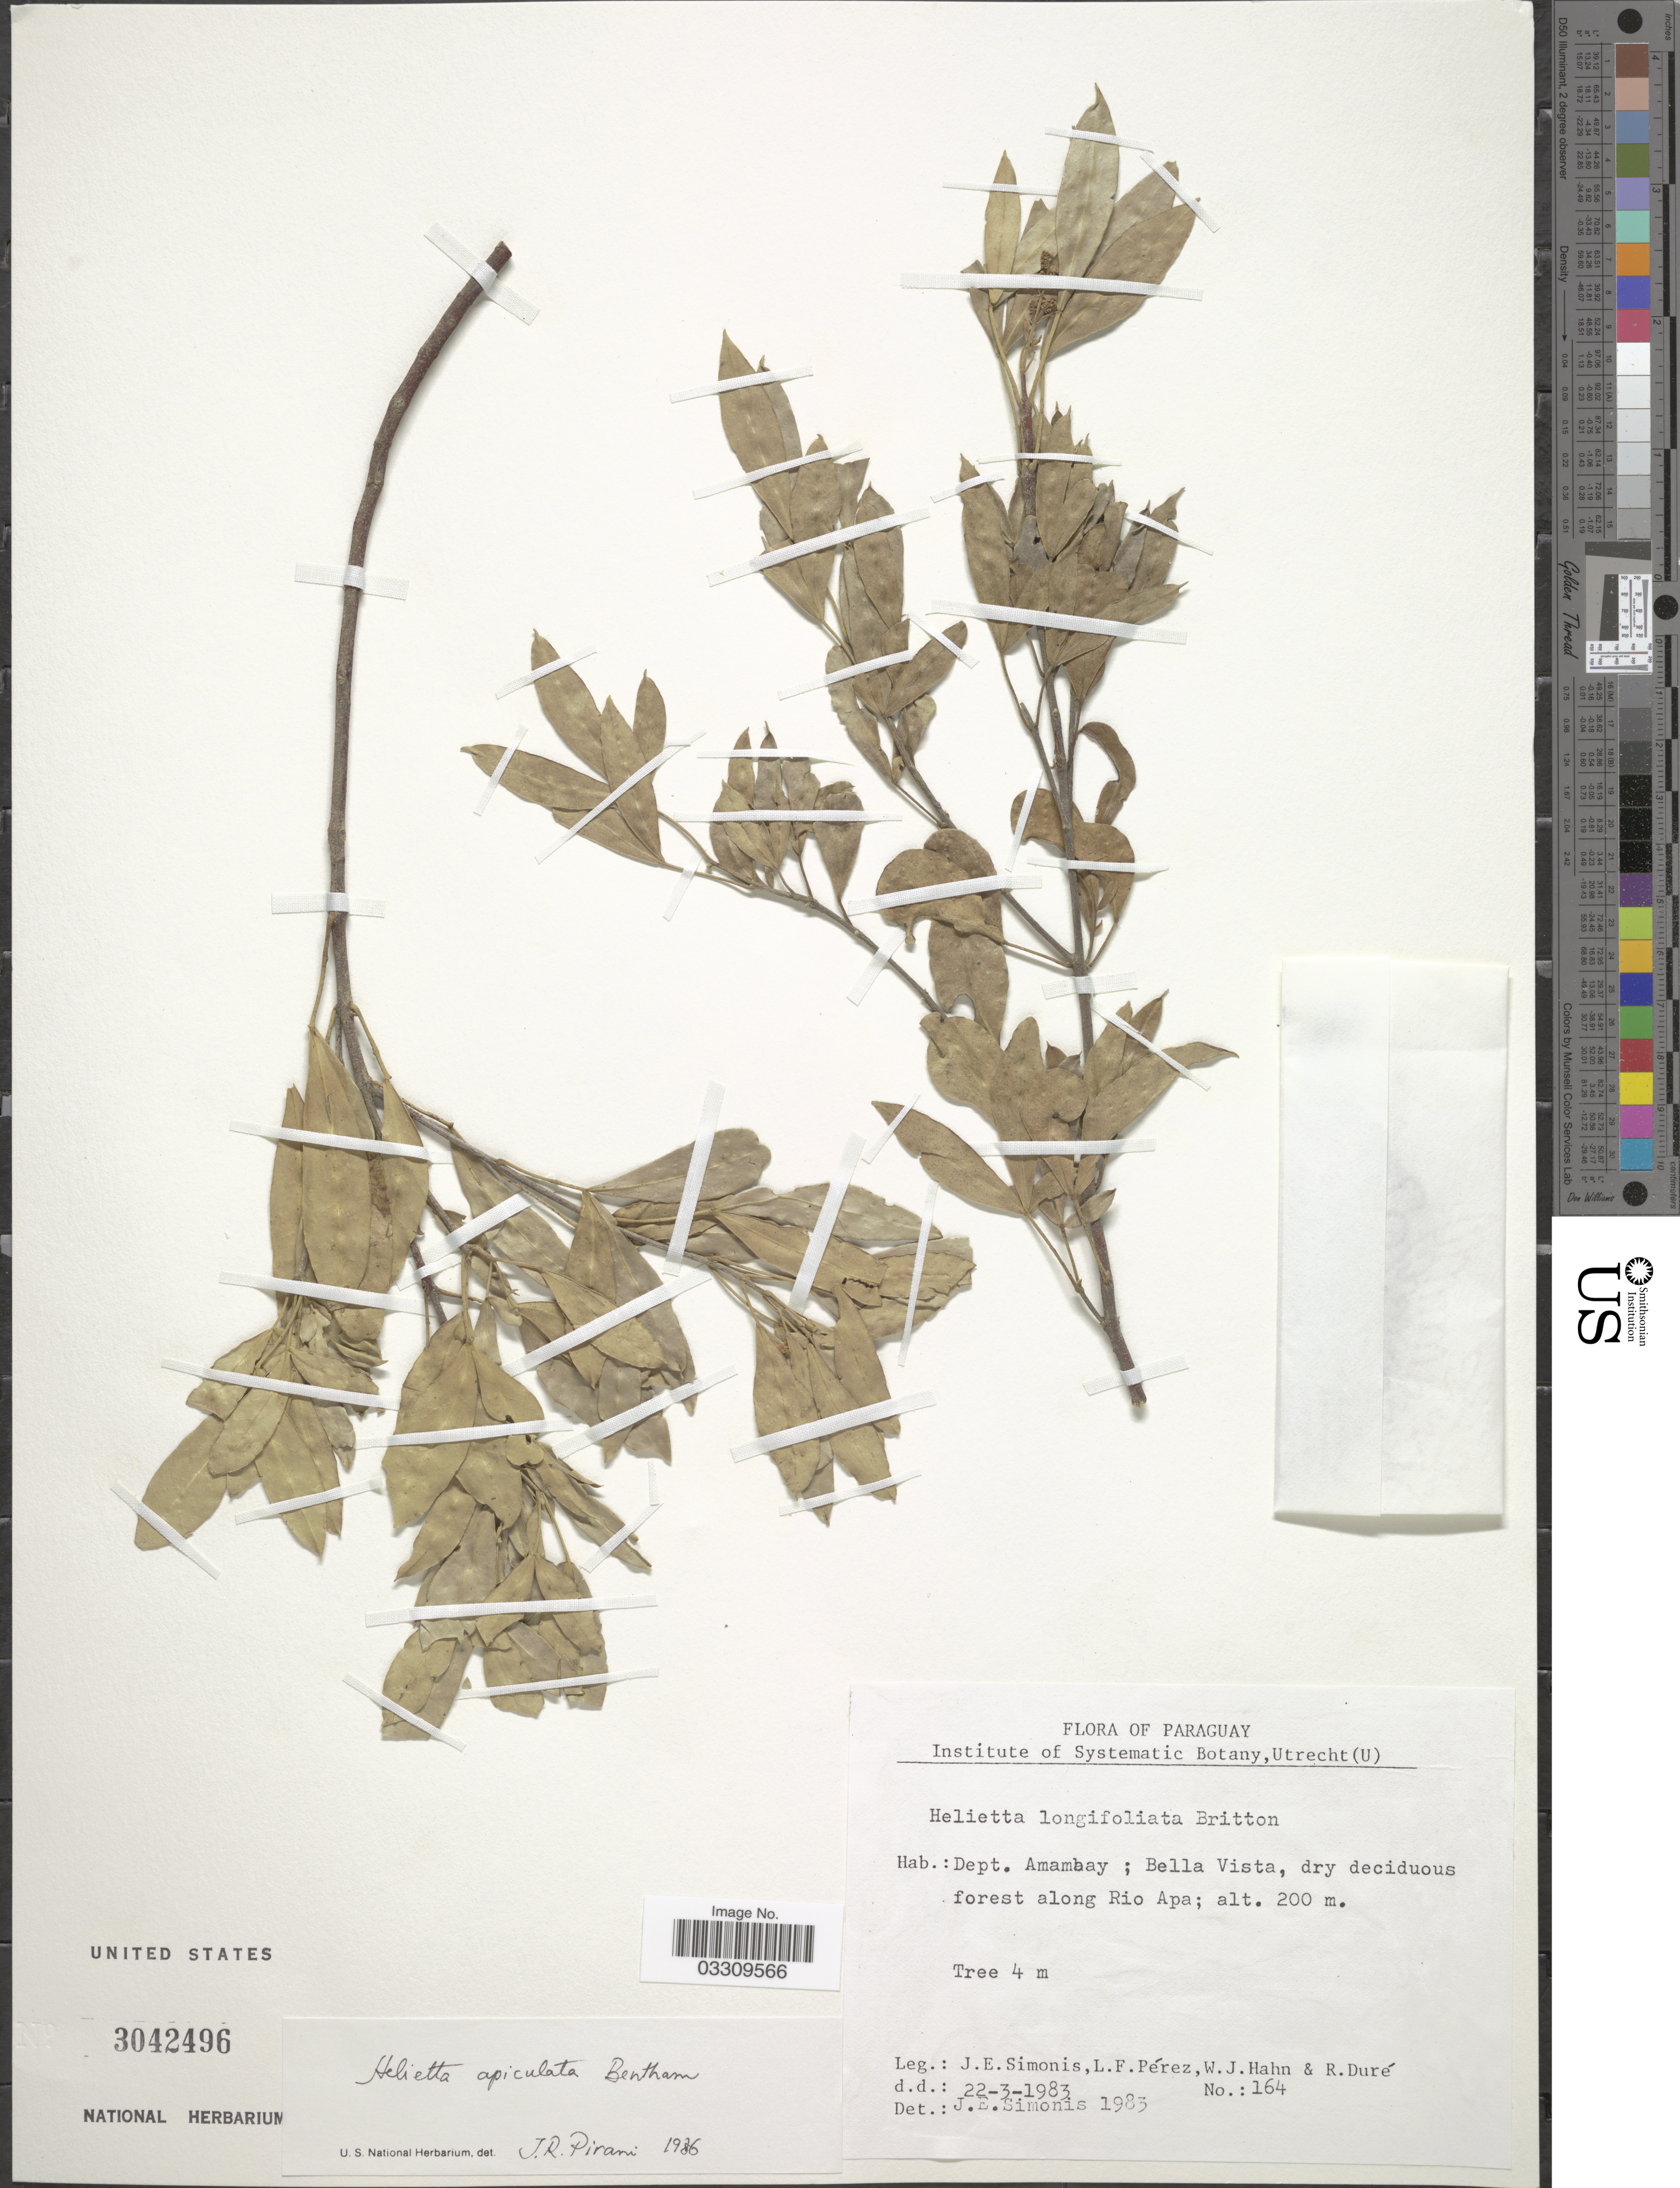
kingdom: Plantae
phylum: Tracheophyta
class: Liliopsida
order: Zingiberales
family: Zingiberaceae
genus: Amomum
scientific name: Amomum dealbatum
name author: Roxb.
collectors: J. E. Simonis, L. Perez, W. J. Hahn & R. Duré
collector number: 164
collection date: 1983-03-22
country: Paraguay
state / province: Amambay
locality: Dept. Amambay; Bella Vista, dry deciduous forest along Rio Apa.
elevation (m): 200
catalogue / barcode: US 3042496